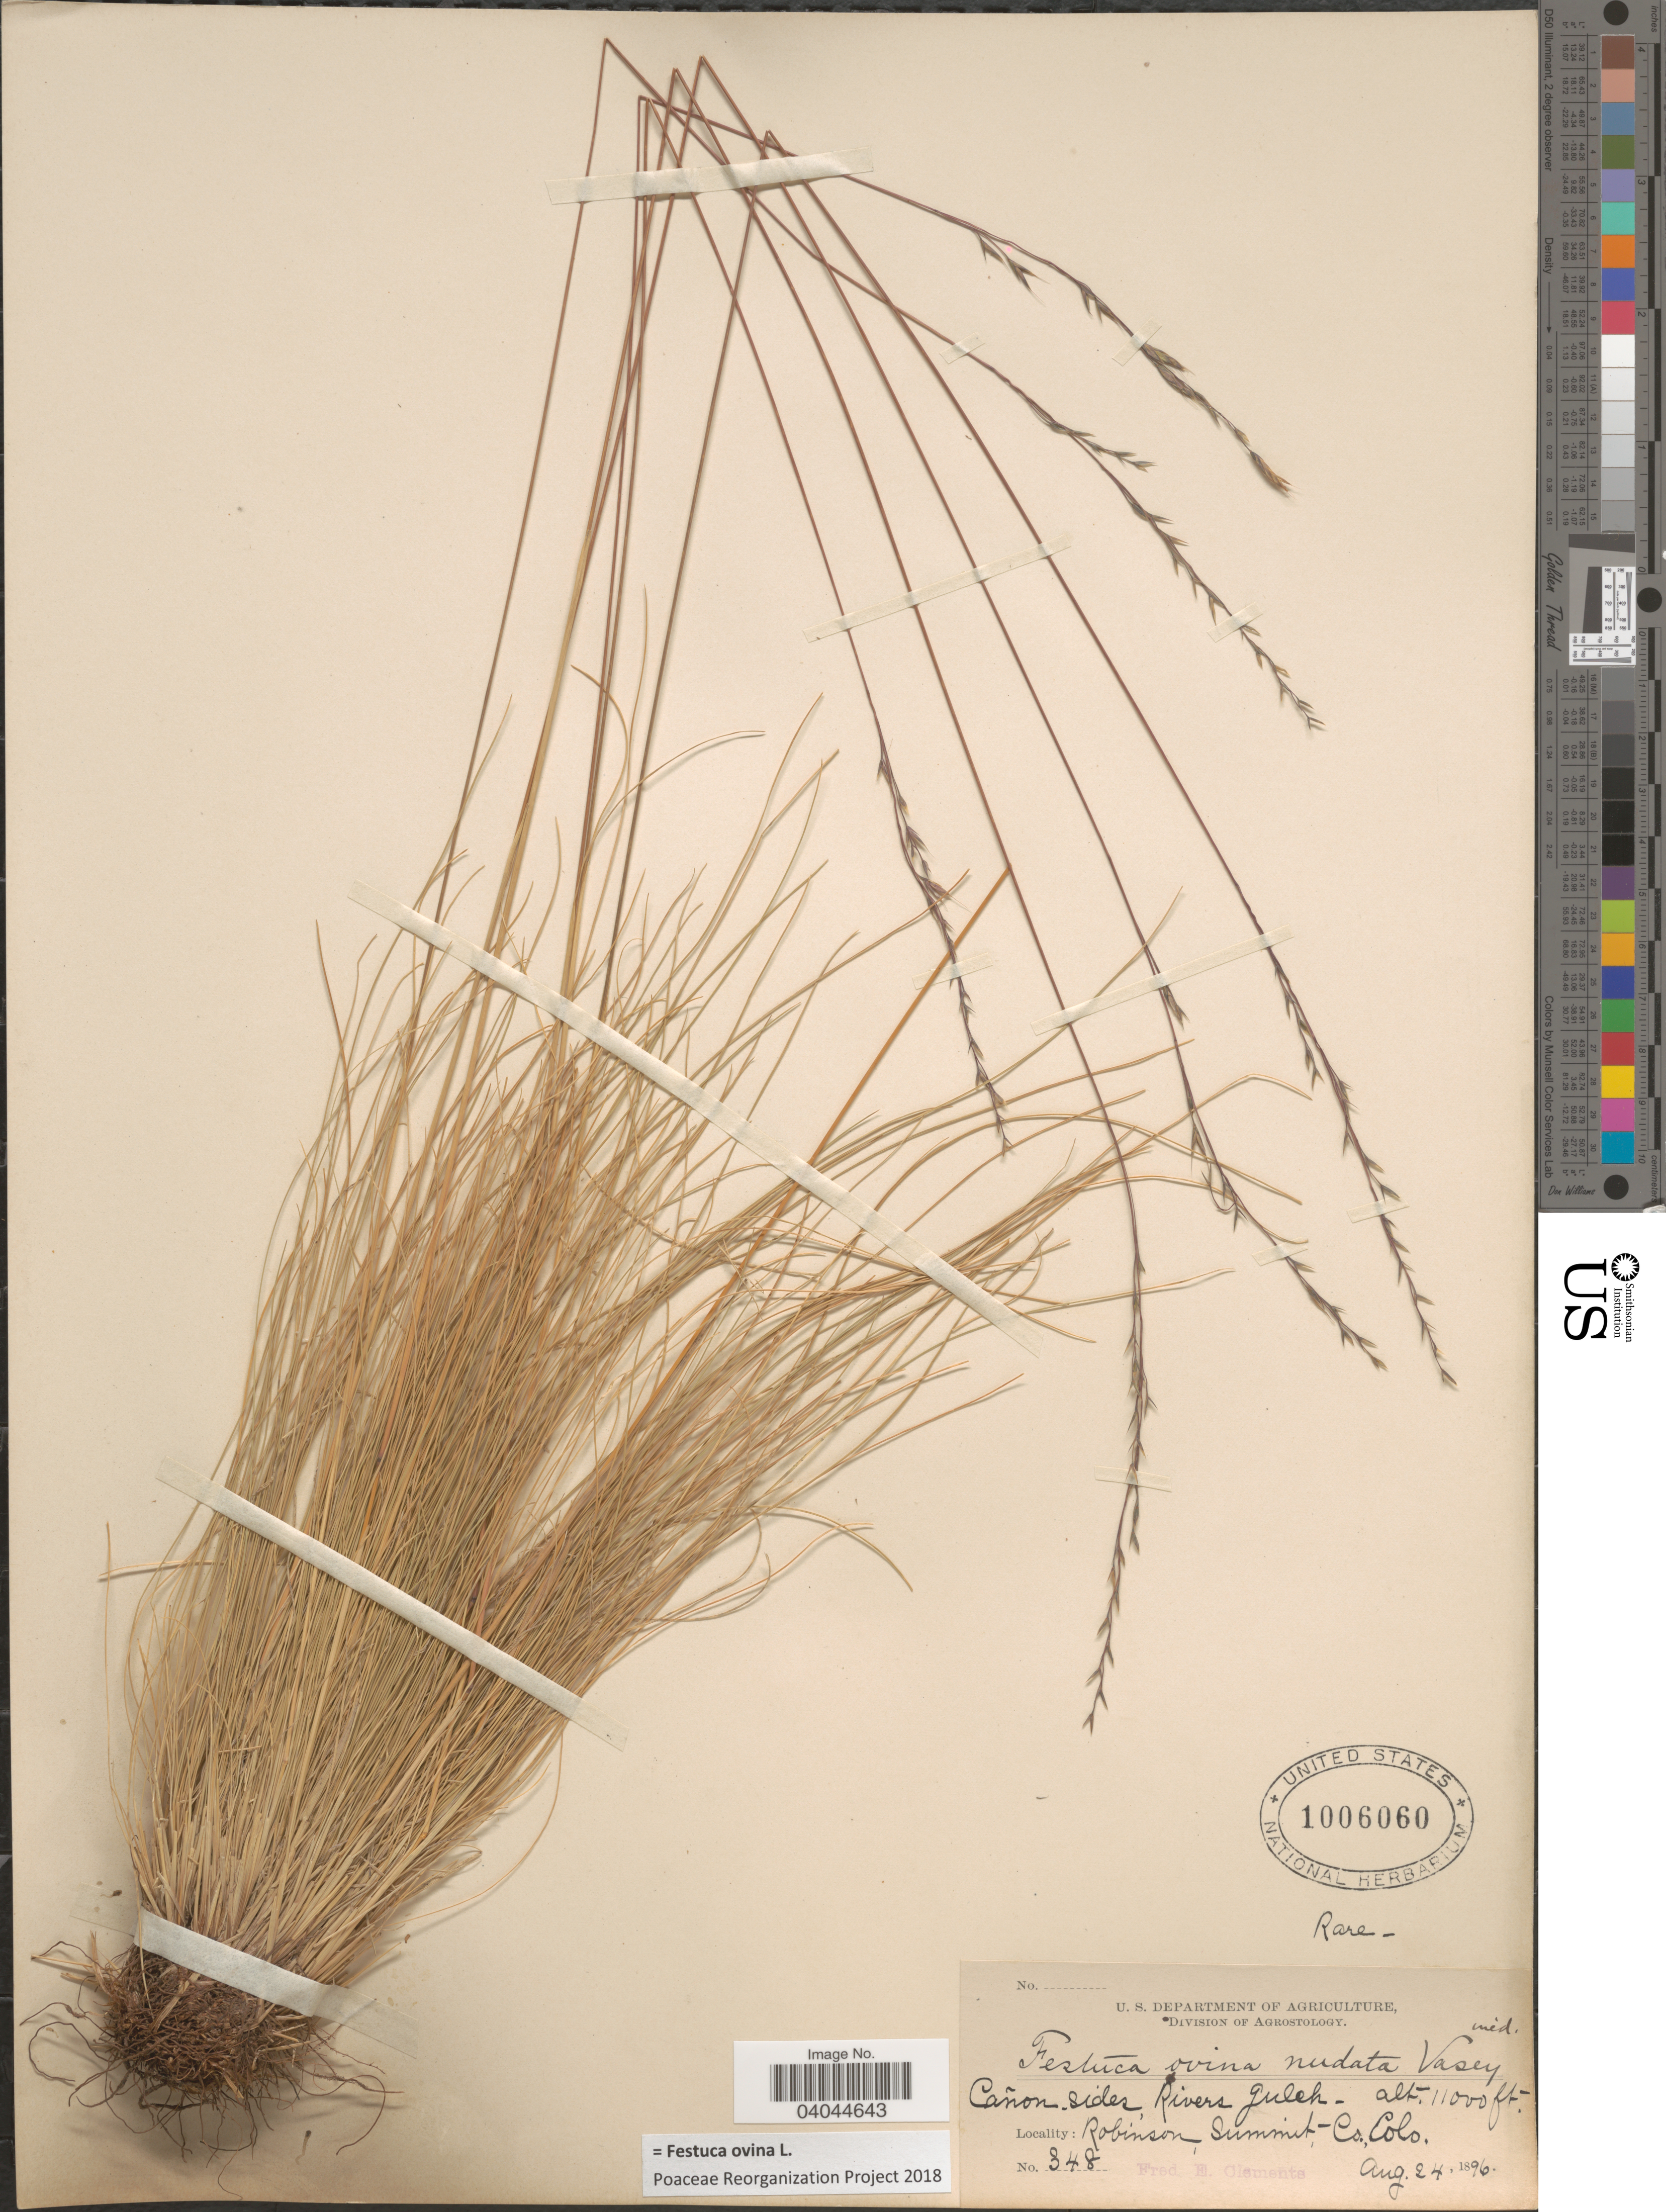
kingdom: Plantae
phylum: Tracheophyta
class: Liliopsida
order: Poales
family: Poaceae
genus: Festuca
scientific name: Festuca ovina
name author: L.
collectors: F. E. Clements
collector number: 348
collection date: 1896-08-24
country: United States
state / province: Colorado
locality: Cañon sides, Rivers Gulch, Robinson, Summit Co.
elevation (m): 3353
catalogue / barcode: US 1006060